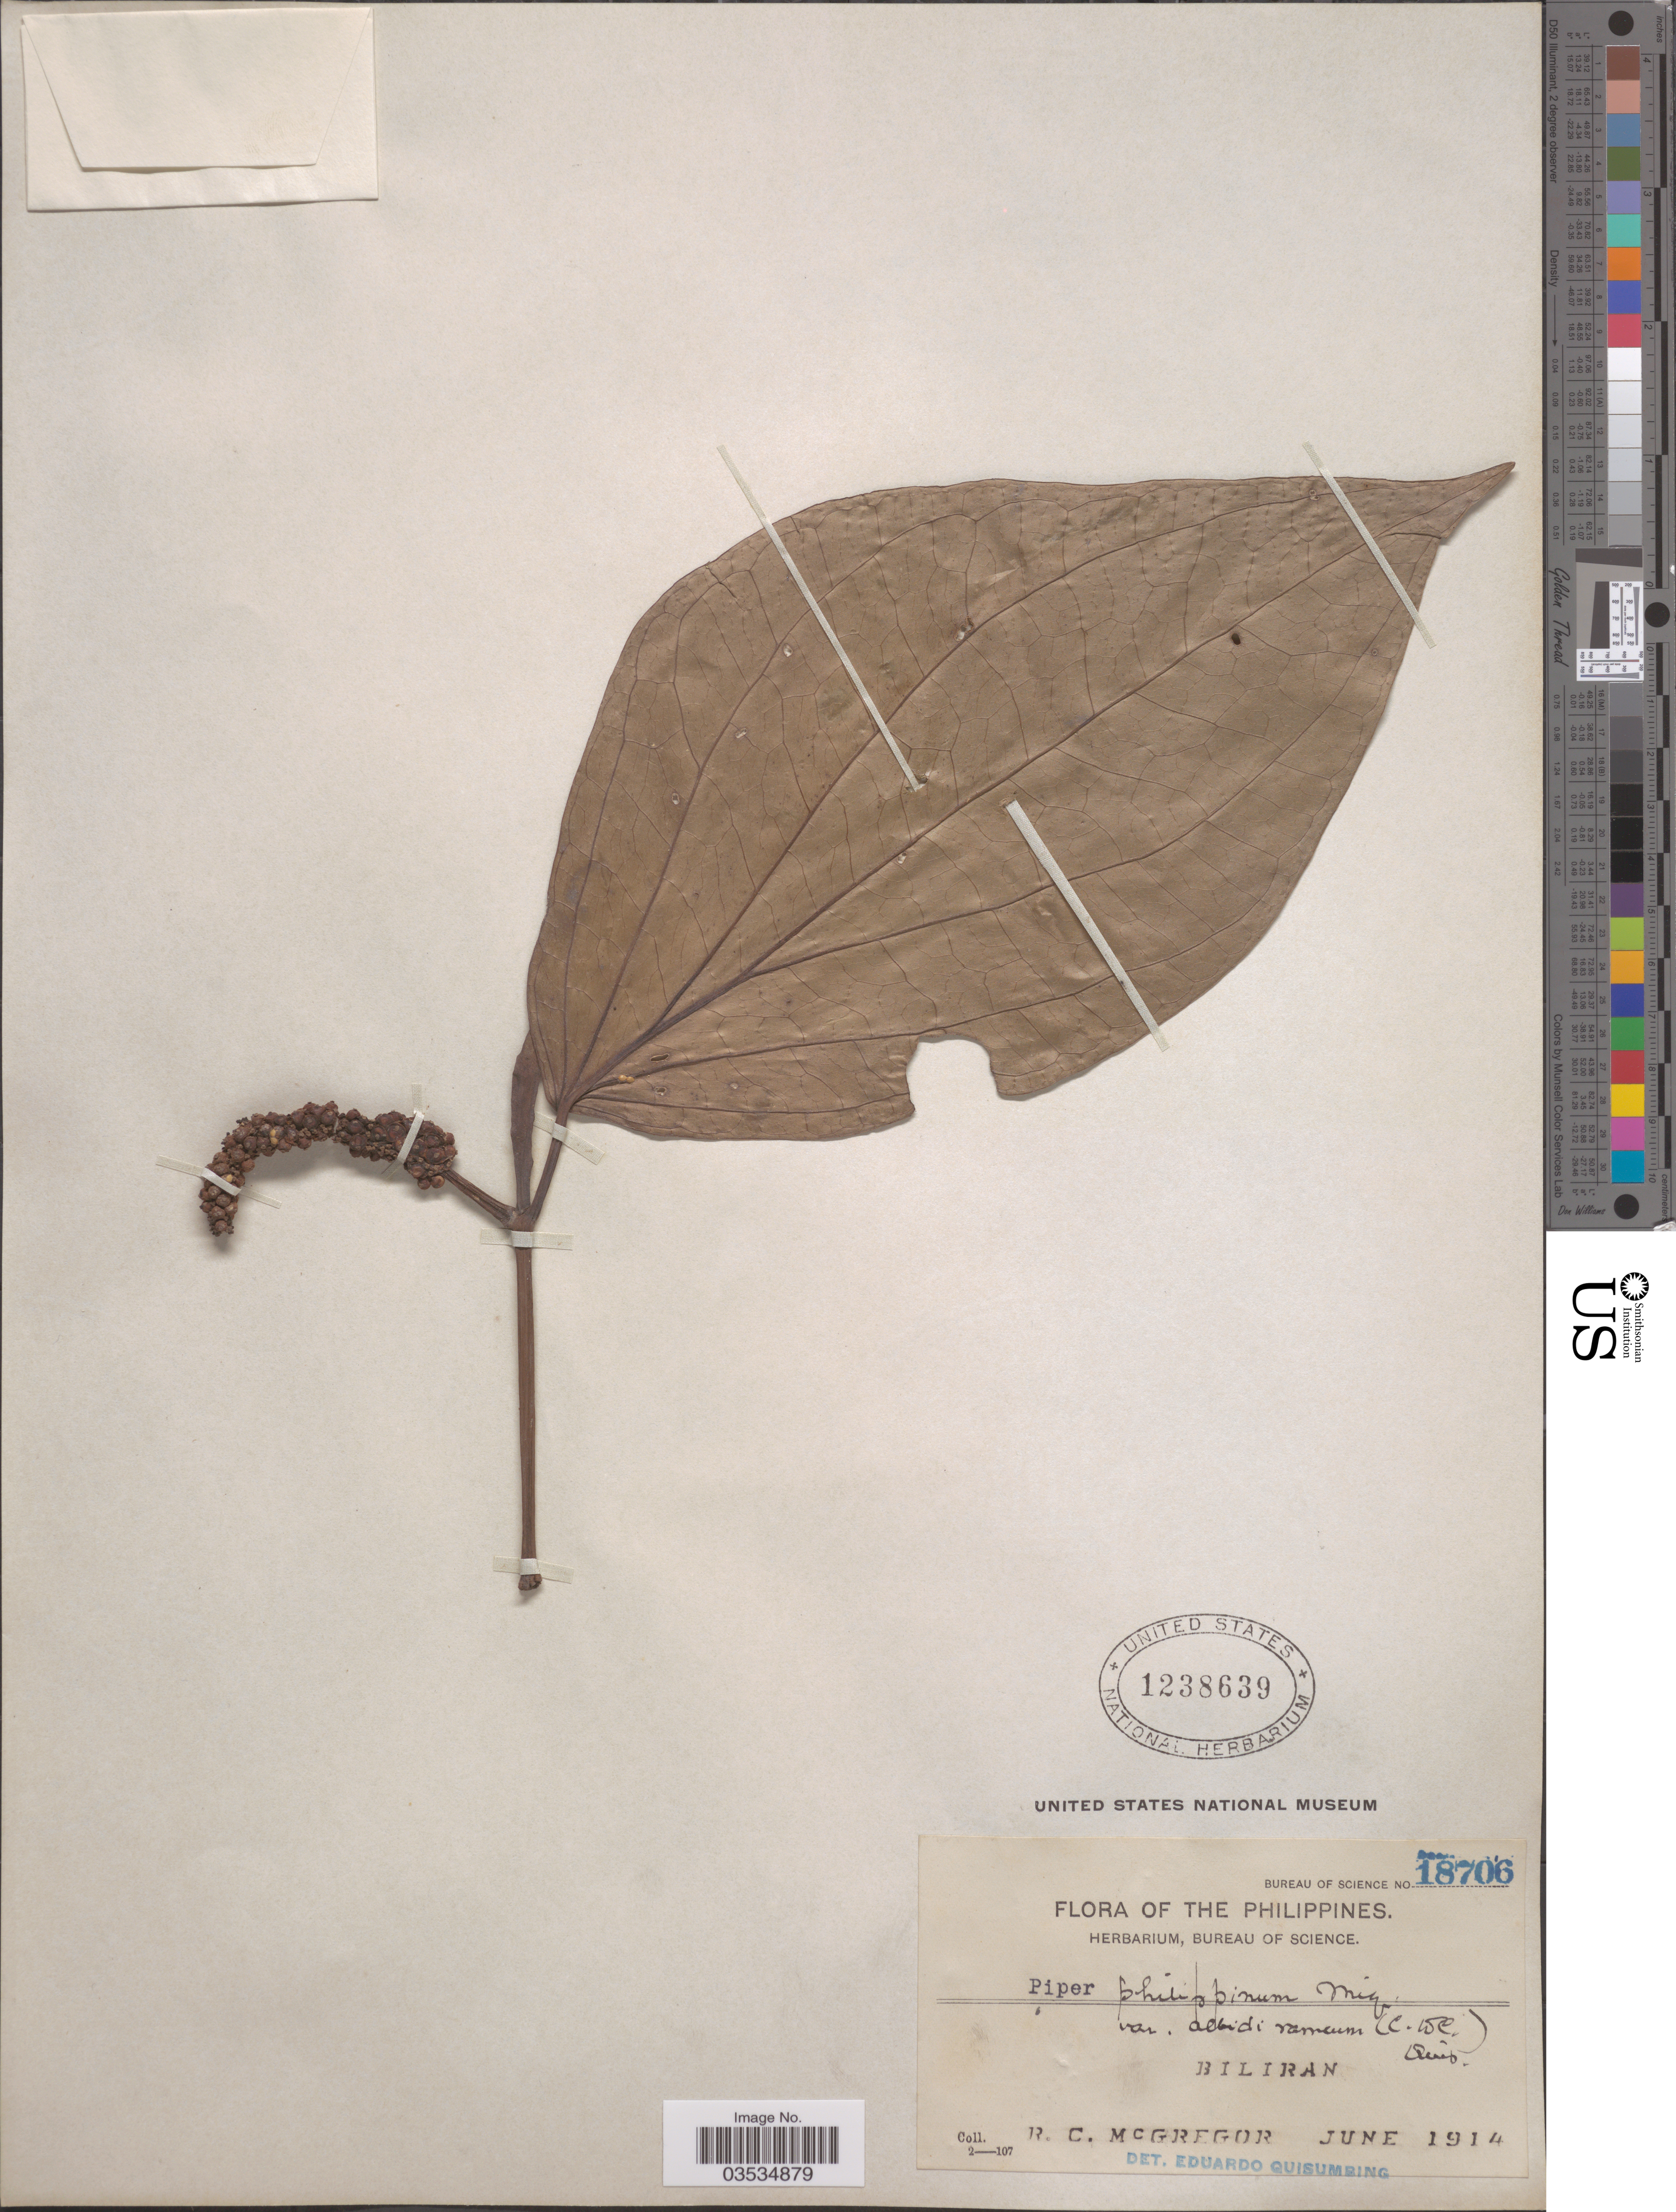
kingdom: Plantae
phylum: Tracheophyta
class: Magnoliopsida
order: Piperales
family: Piperaceae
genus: Piper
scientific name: Piper philippinum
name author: Miq.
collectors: R. C. McGregor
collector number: Bureau of Science 18706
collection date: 1914-06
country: Philippines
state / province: Eastern Visayas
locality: Biliran.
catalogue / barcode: US 1238639